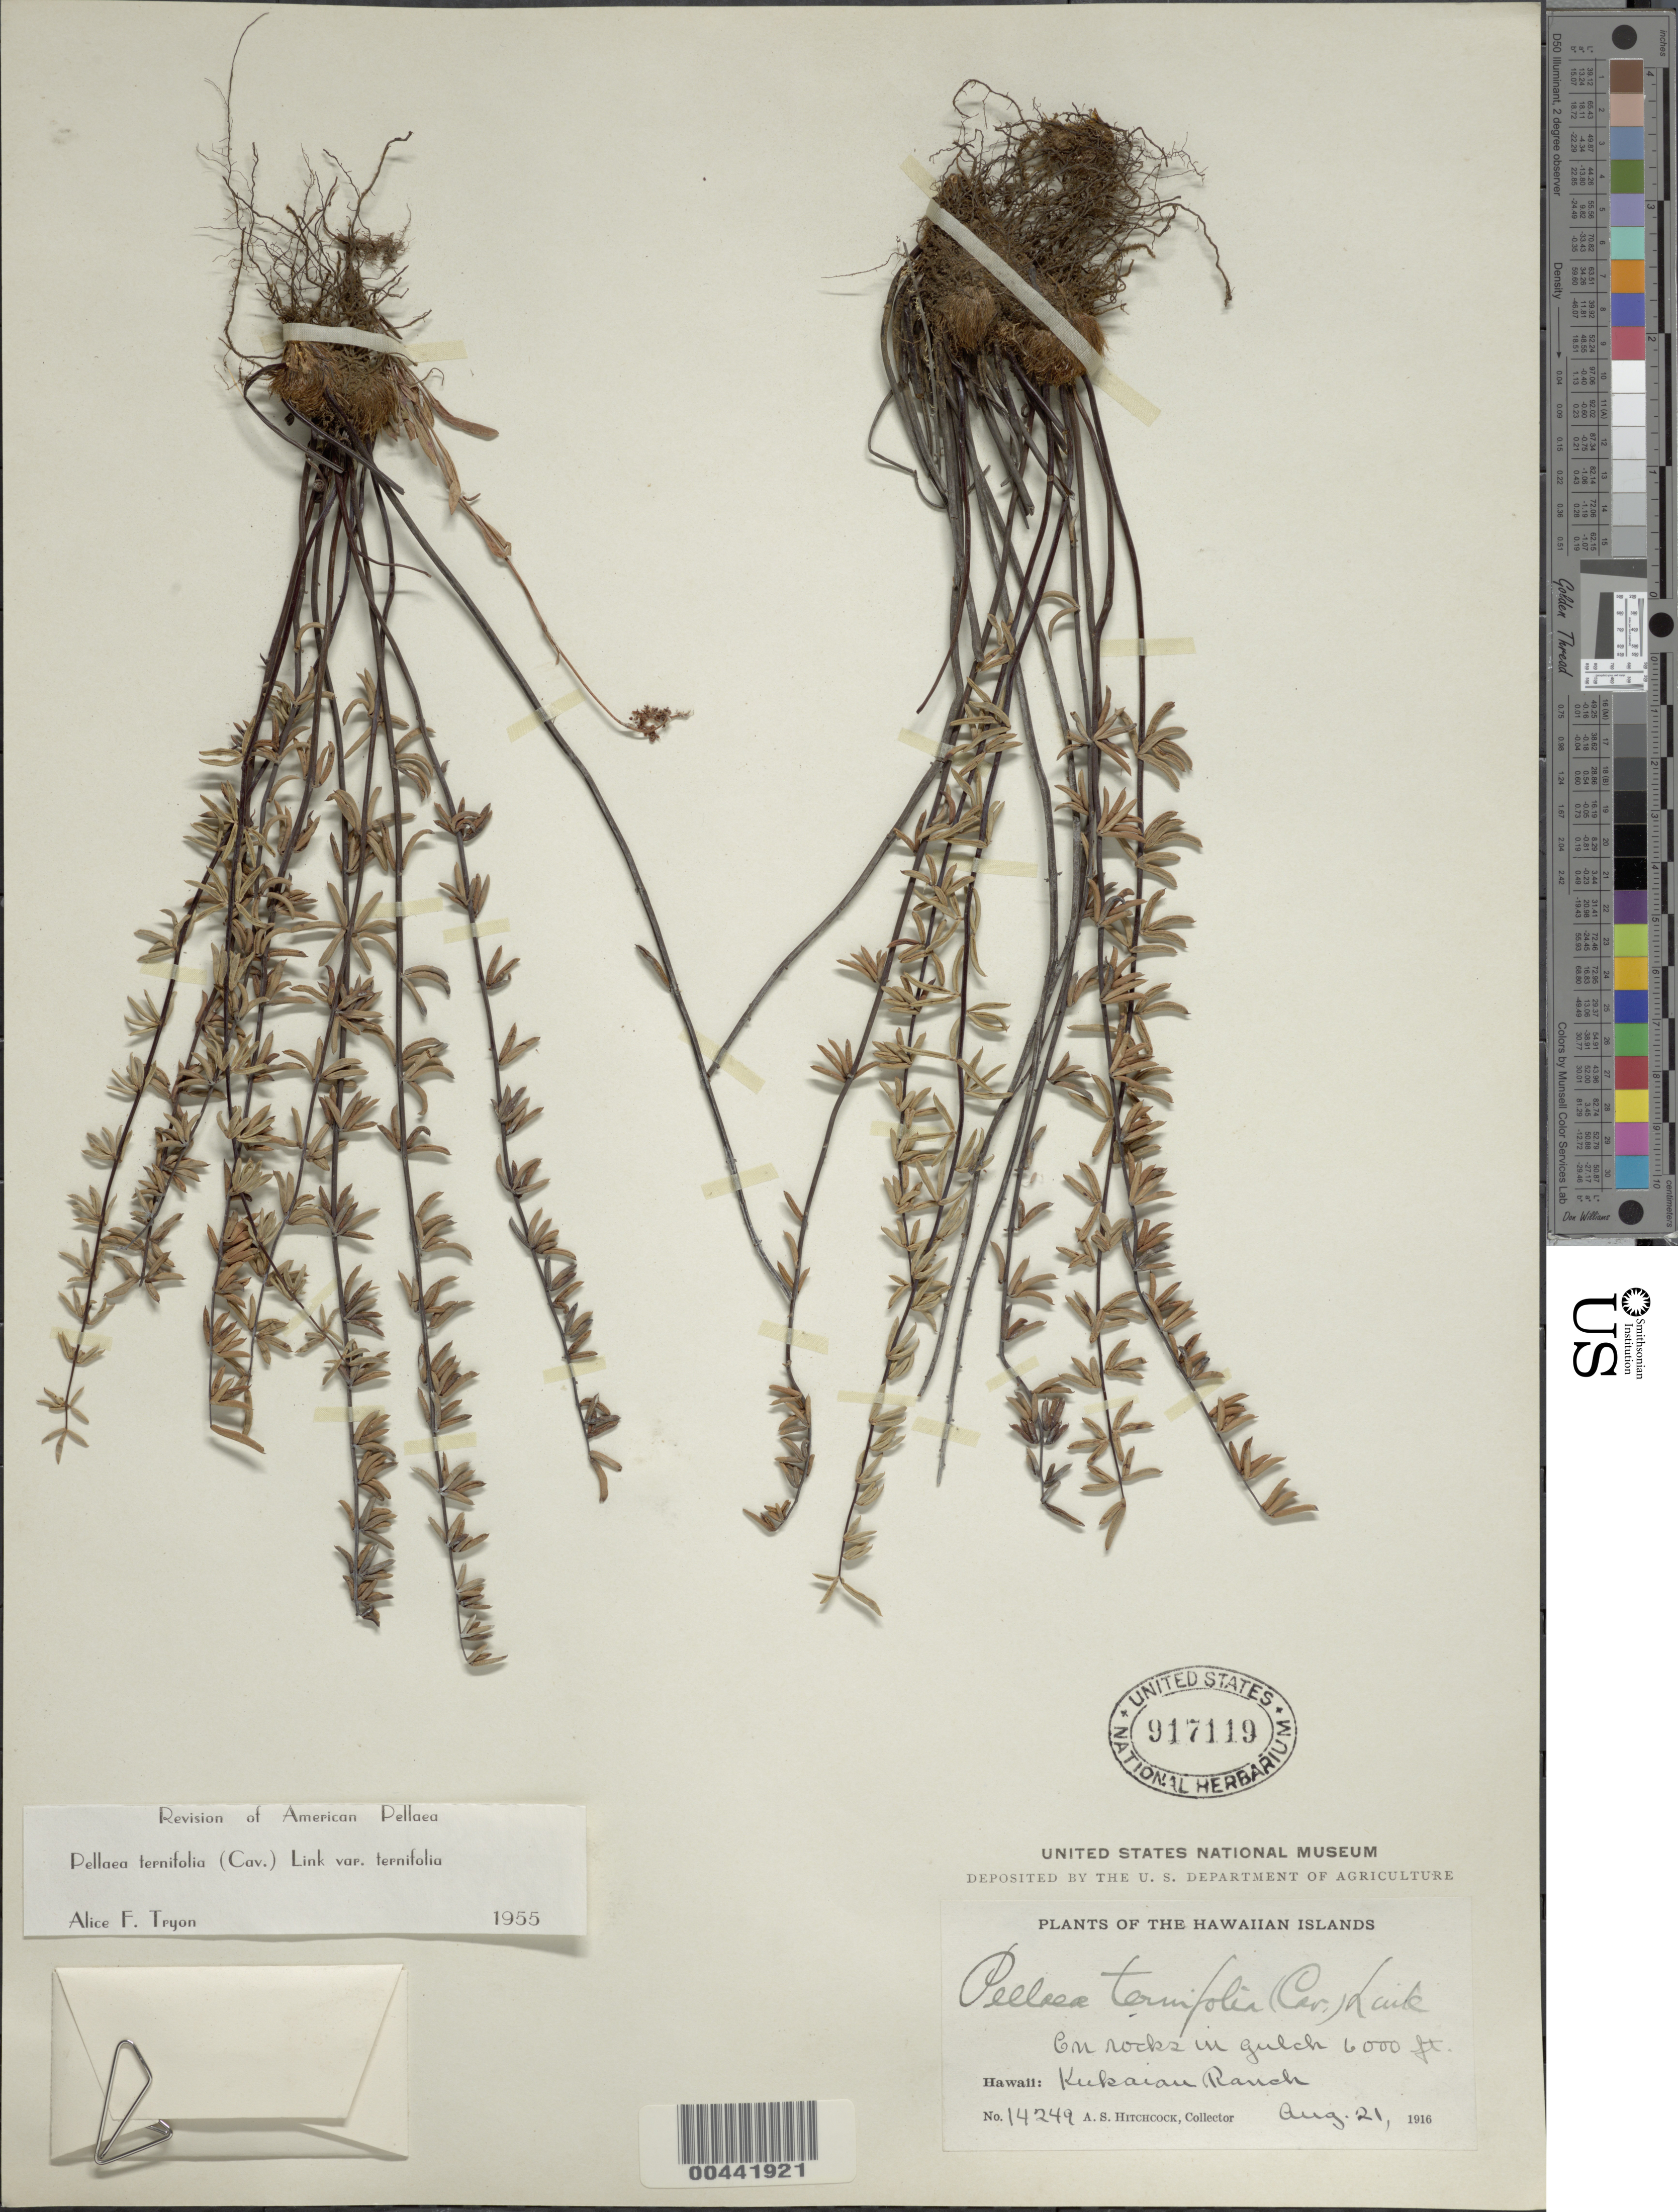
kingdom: Plantae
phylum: Tracheophyta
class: Polypodiopsida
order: Polypodiales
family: Pteridaceae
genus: Pellaea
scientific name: Pellaea ternifolia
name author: (Cav.) Link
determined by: Tryon, A. F.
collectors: A. S. Hitchcock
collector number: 14249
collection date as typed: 21 Aug 1916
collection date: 1916-08-21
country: United States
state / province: Hawaii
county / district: Hawaii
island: Hawaii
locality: Kukaiau Ranch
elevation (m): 1829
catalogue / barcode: US 917119